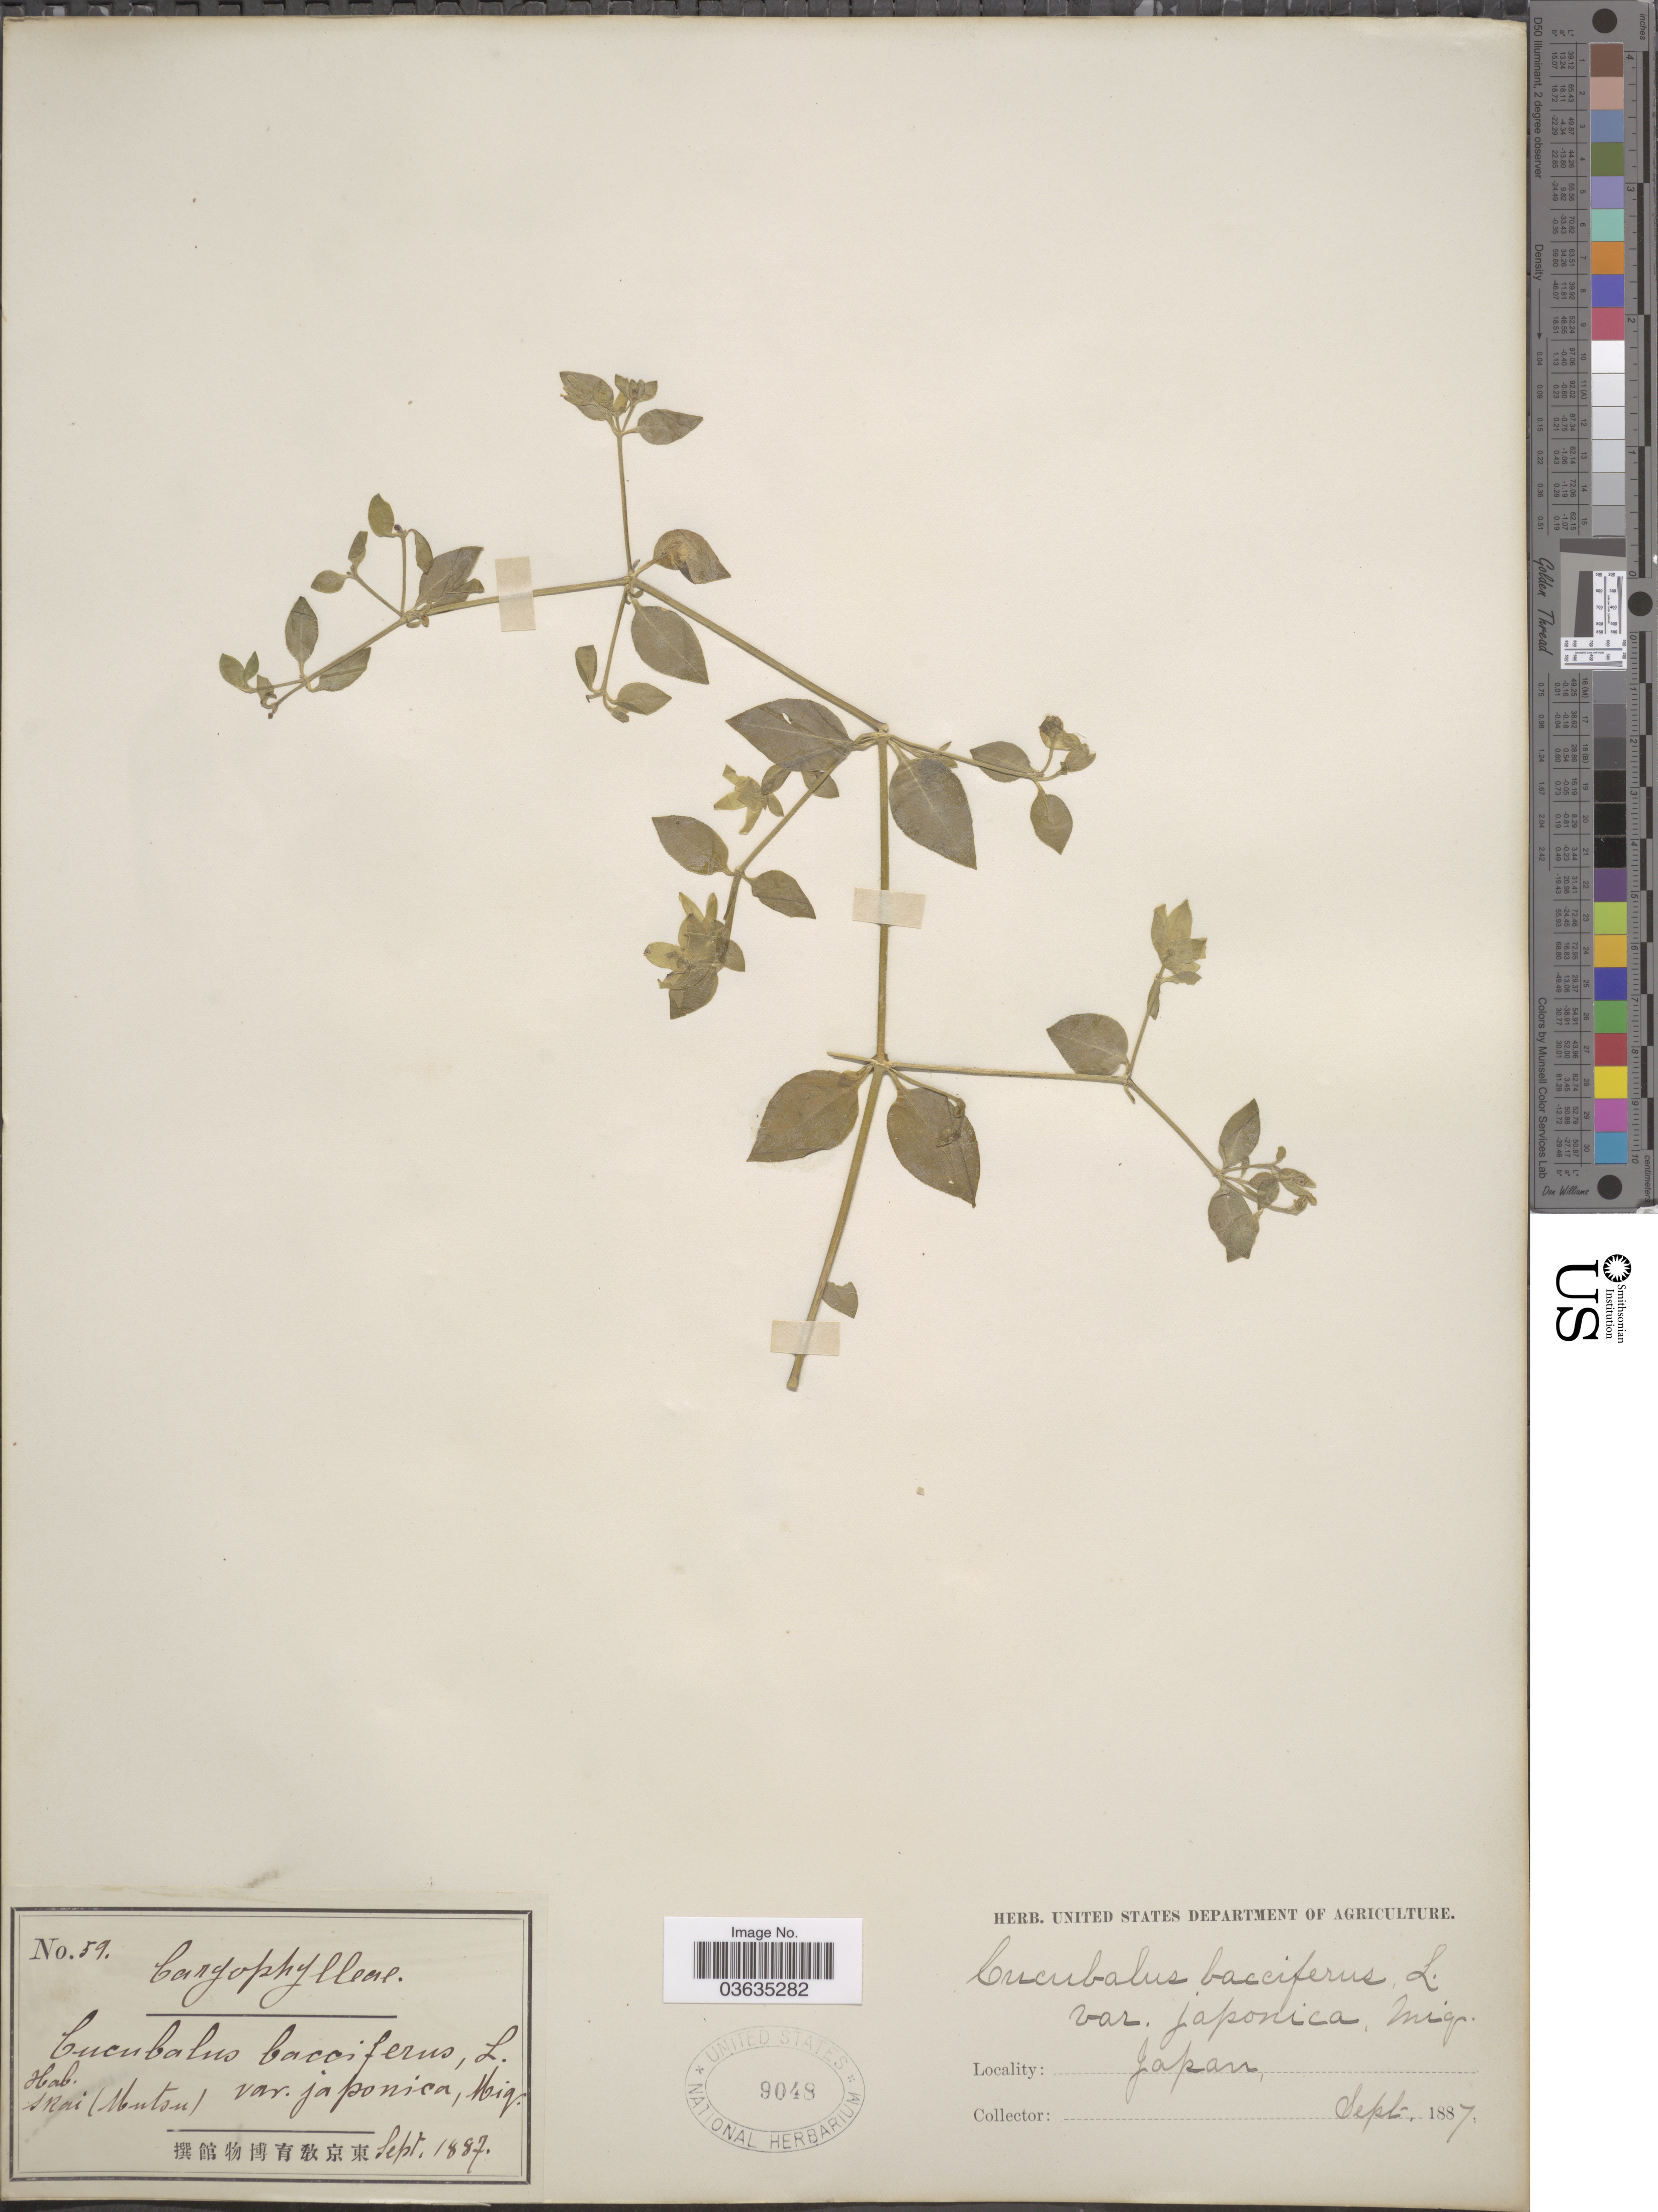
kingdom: Plantae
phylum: Tracheophyta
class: Magnoliopsida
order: Caryophyllales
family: Caryophyllaceae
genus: Silene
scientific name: Silene baccifera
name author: (L.) Durande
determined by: U.S. National Herbarium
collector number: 59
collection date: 1887-09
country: Japan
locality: Akai (Mutsu).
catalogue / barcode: US 9048